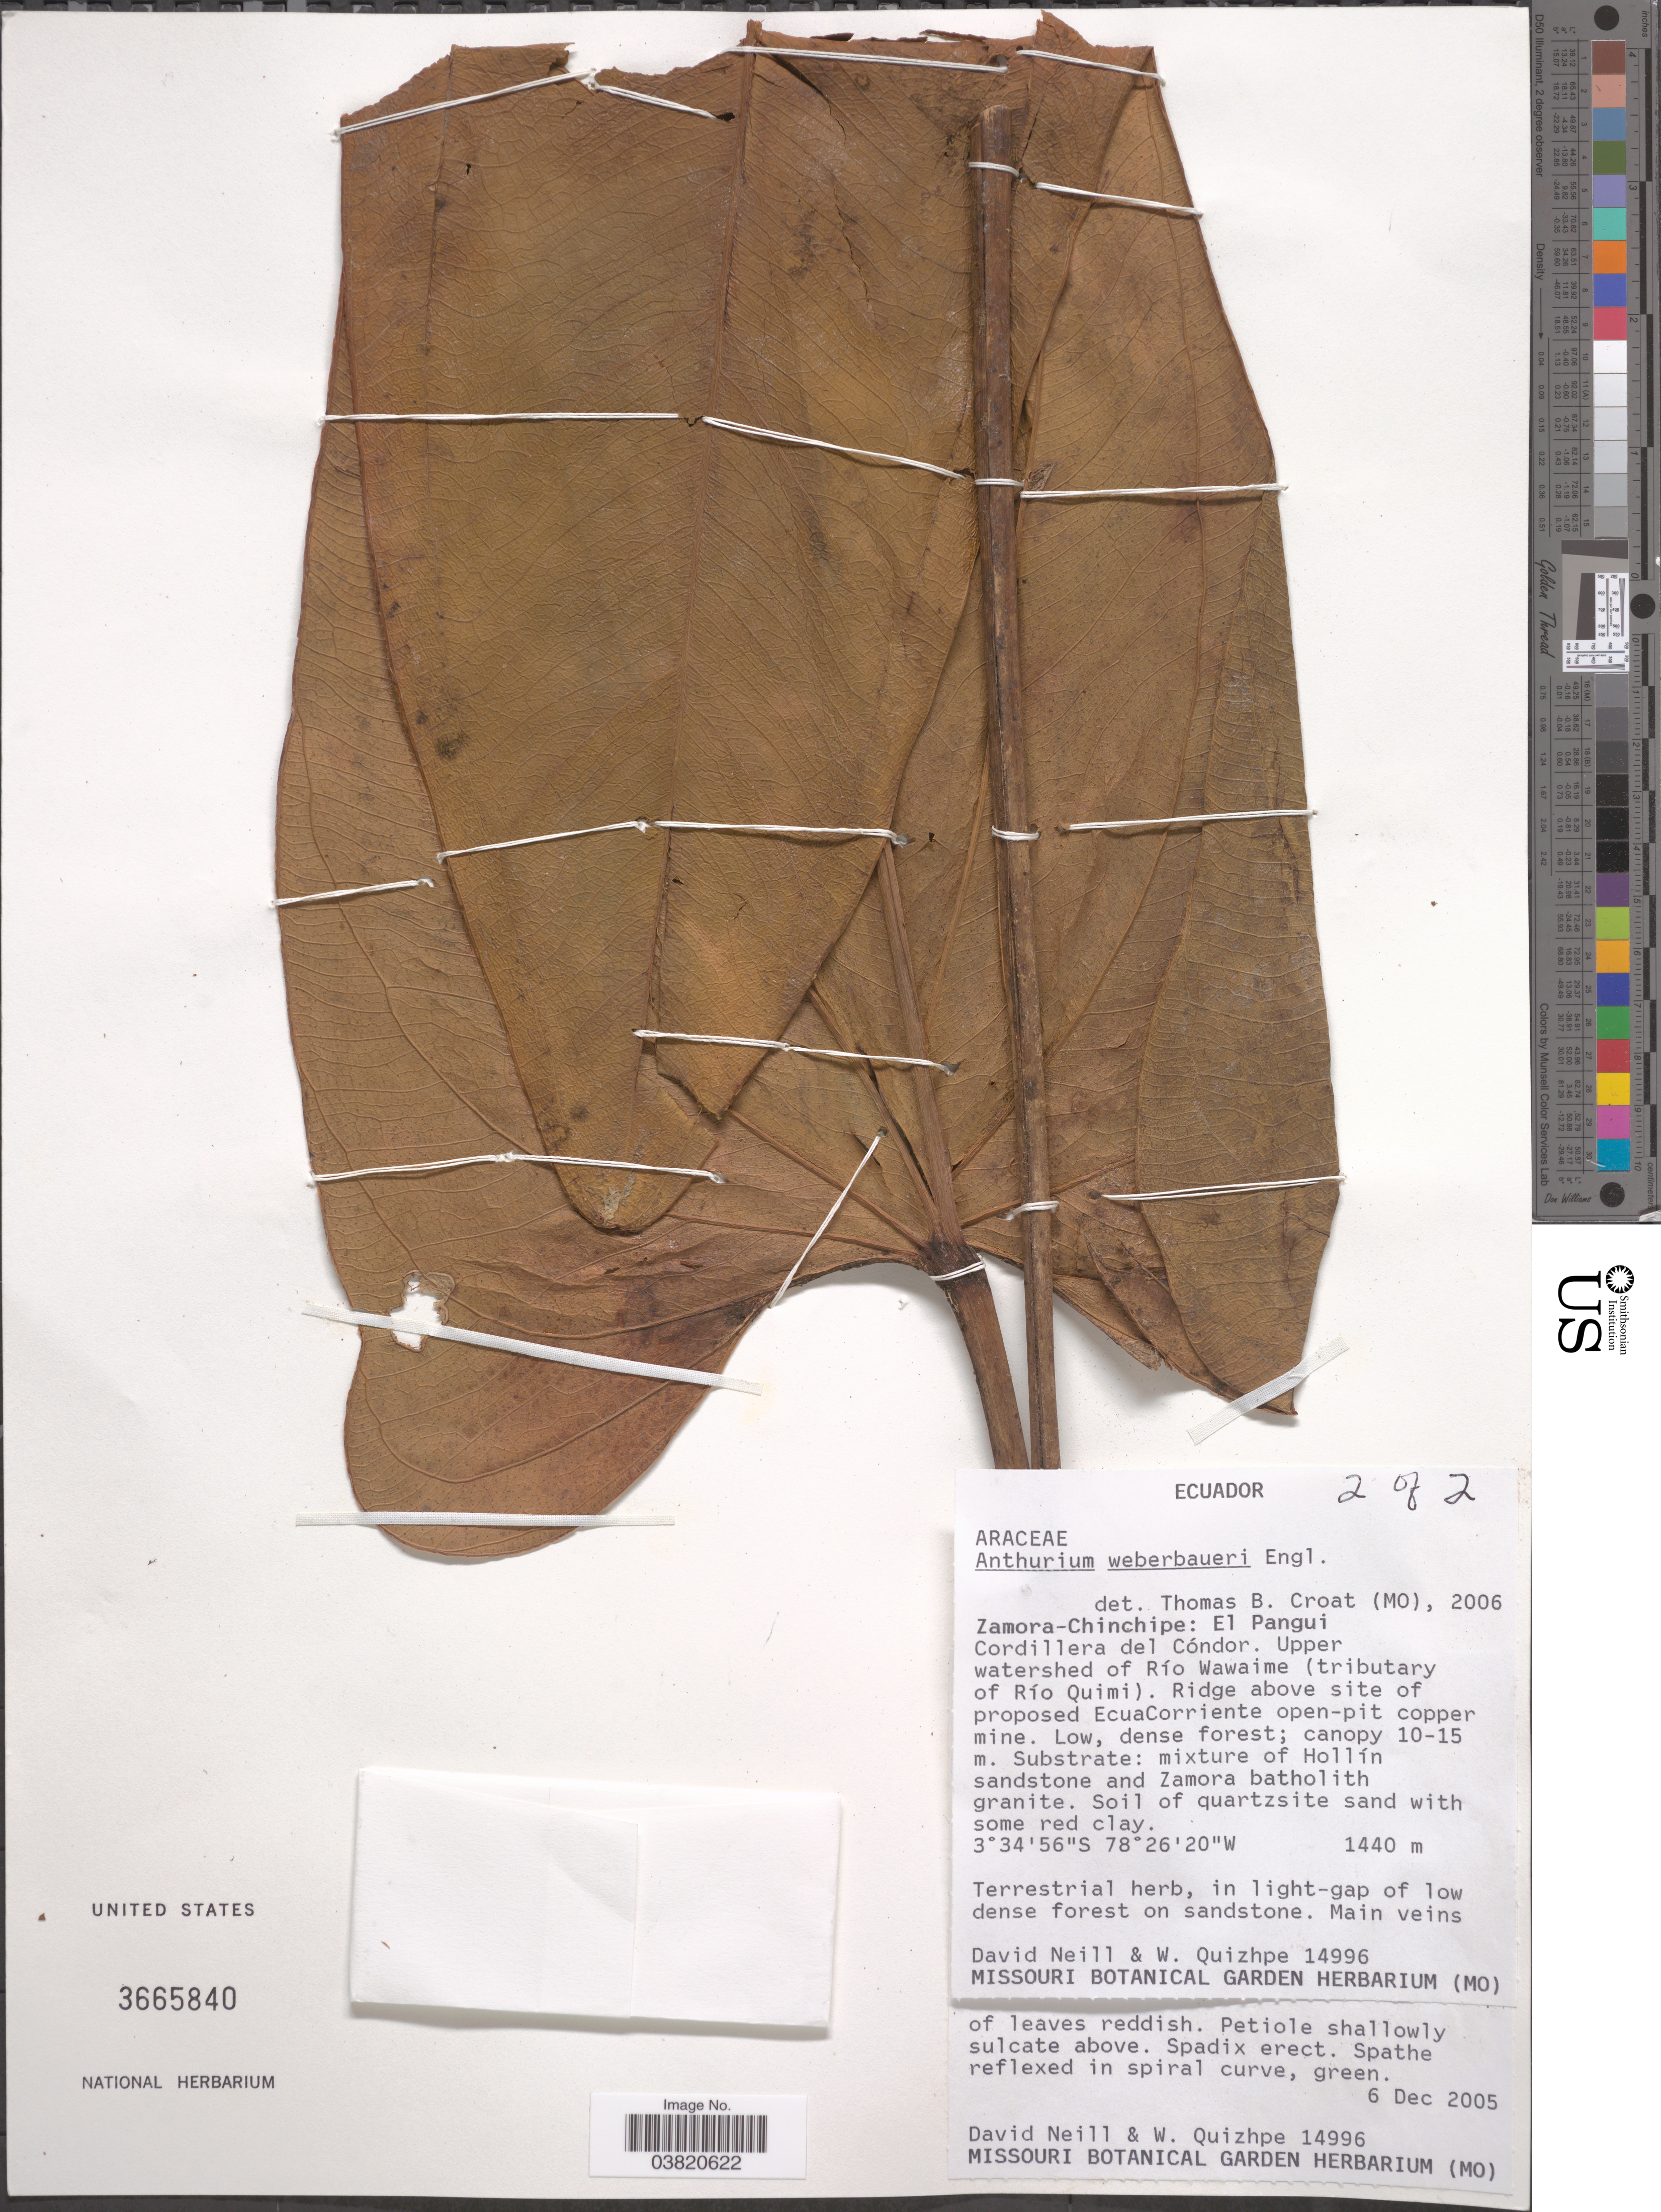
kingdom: Plantae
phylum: Tracheophyta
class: Liliopsida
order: Alismatales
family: Araceae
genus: Anthurium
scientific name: Anthurium weberbaueri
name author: Engl.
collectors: D. Neill & W. Quizhpe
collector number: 14996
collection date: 2005-12-06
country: Ecuador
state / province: Zamora-Chinchipe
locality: El Pangui. Cordillera del Cóndor. Upper watershed of Río Wawaime (tributary of Río Quimi). Ridge above site of proposed EcuaCorriente open-pit copper mine.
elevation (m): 1440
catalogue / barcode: US 3665840